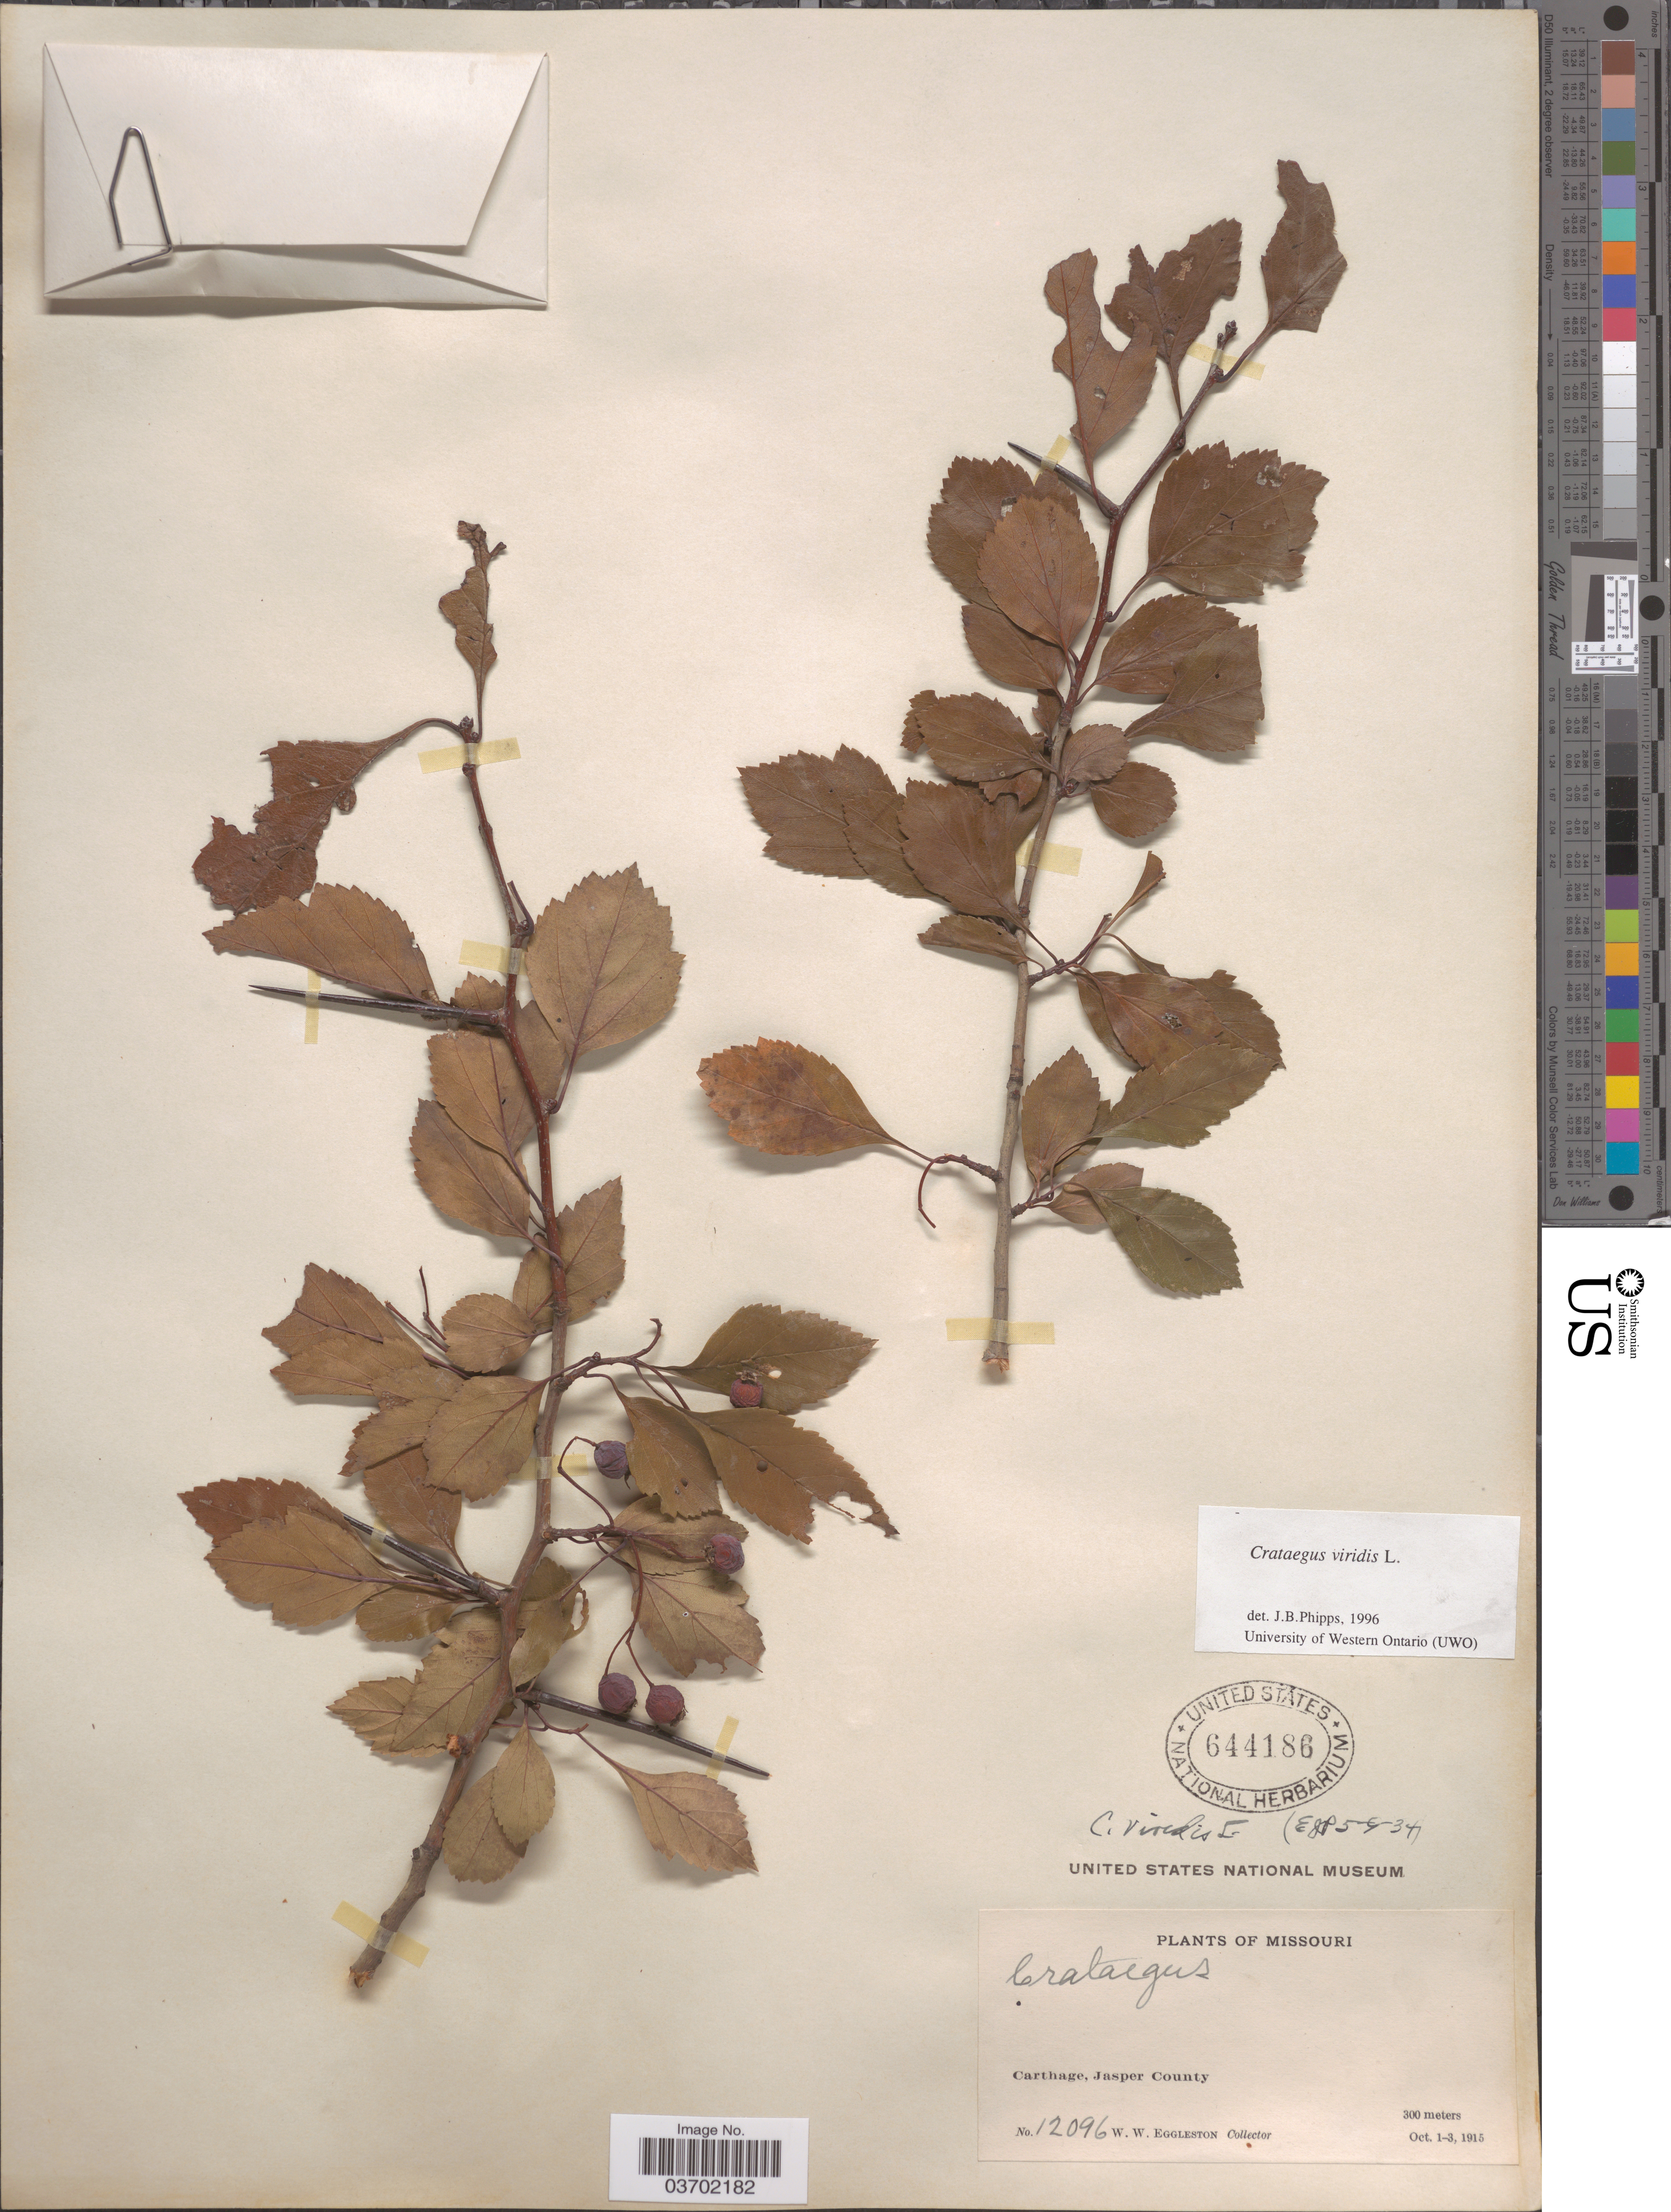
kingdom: Plantae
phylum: Tracheophyta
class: Magnoliopsida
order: Rosales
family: Rosaceae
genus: Crataegus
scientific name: Crataegus viridis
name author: L.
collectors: W. W. Eggleston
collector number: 12096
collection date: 1915-10-01/1915-10-03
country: United States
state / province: Missouri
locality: Carthage, Jasper County.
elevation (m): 300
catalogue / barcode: US 644186